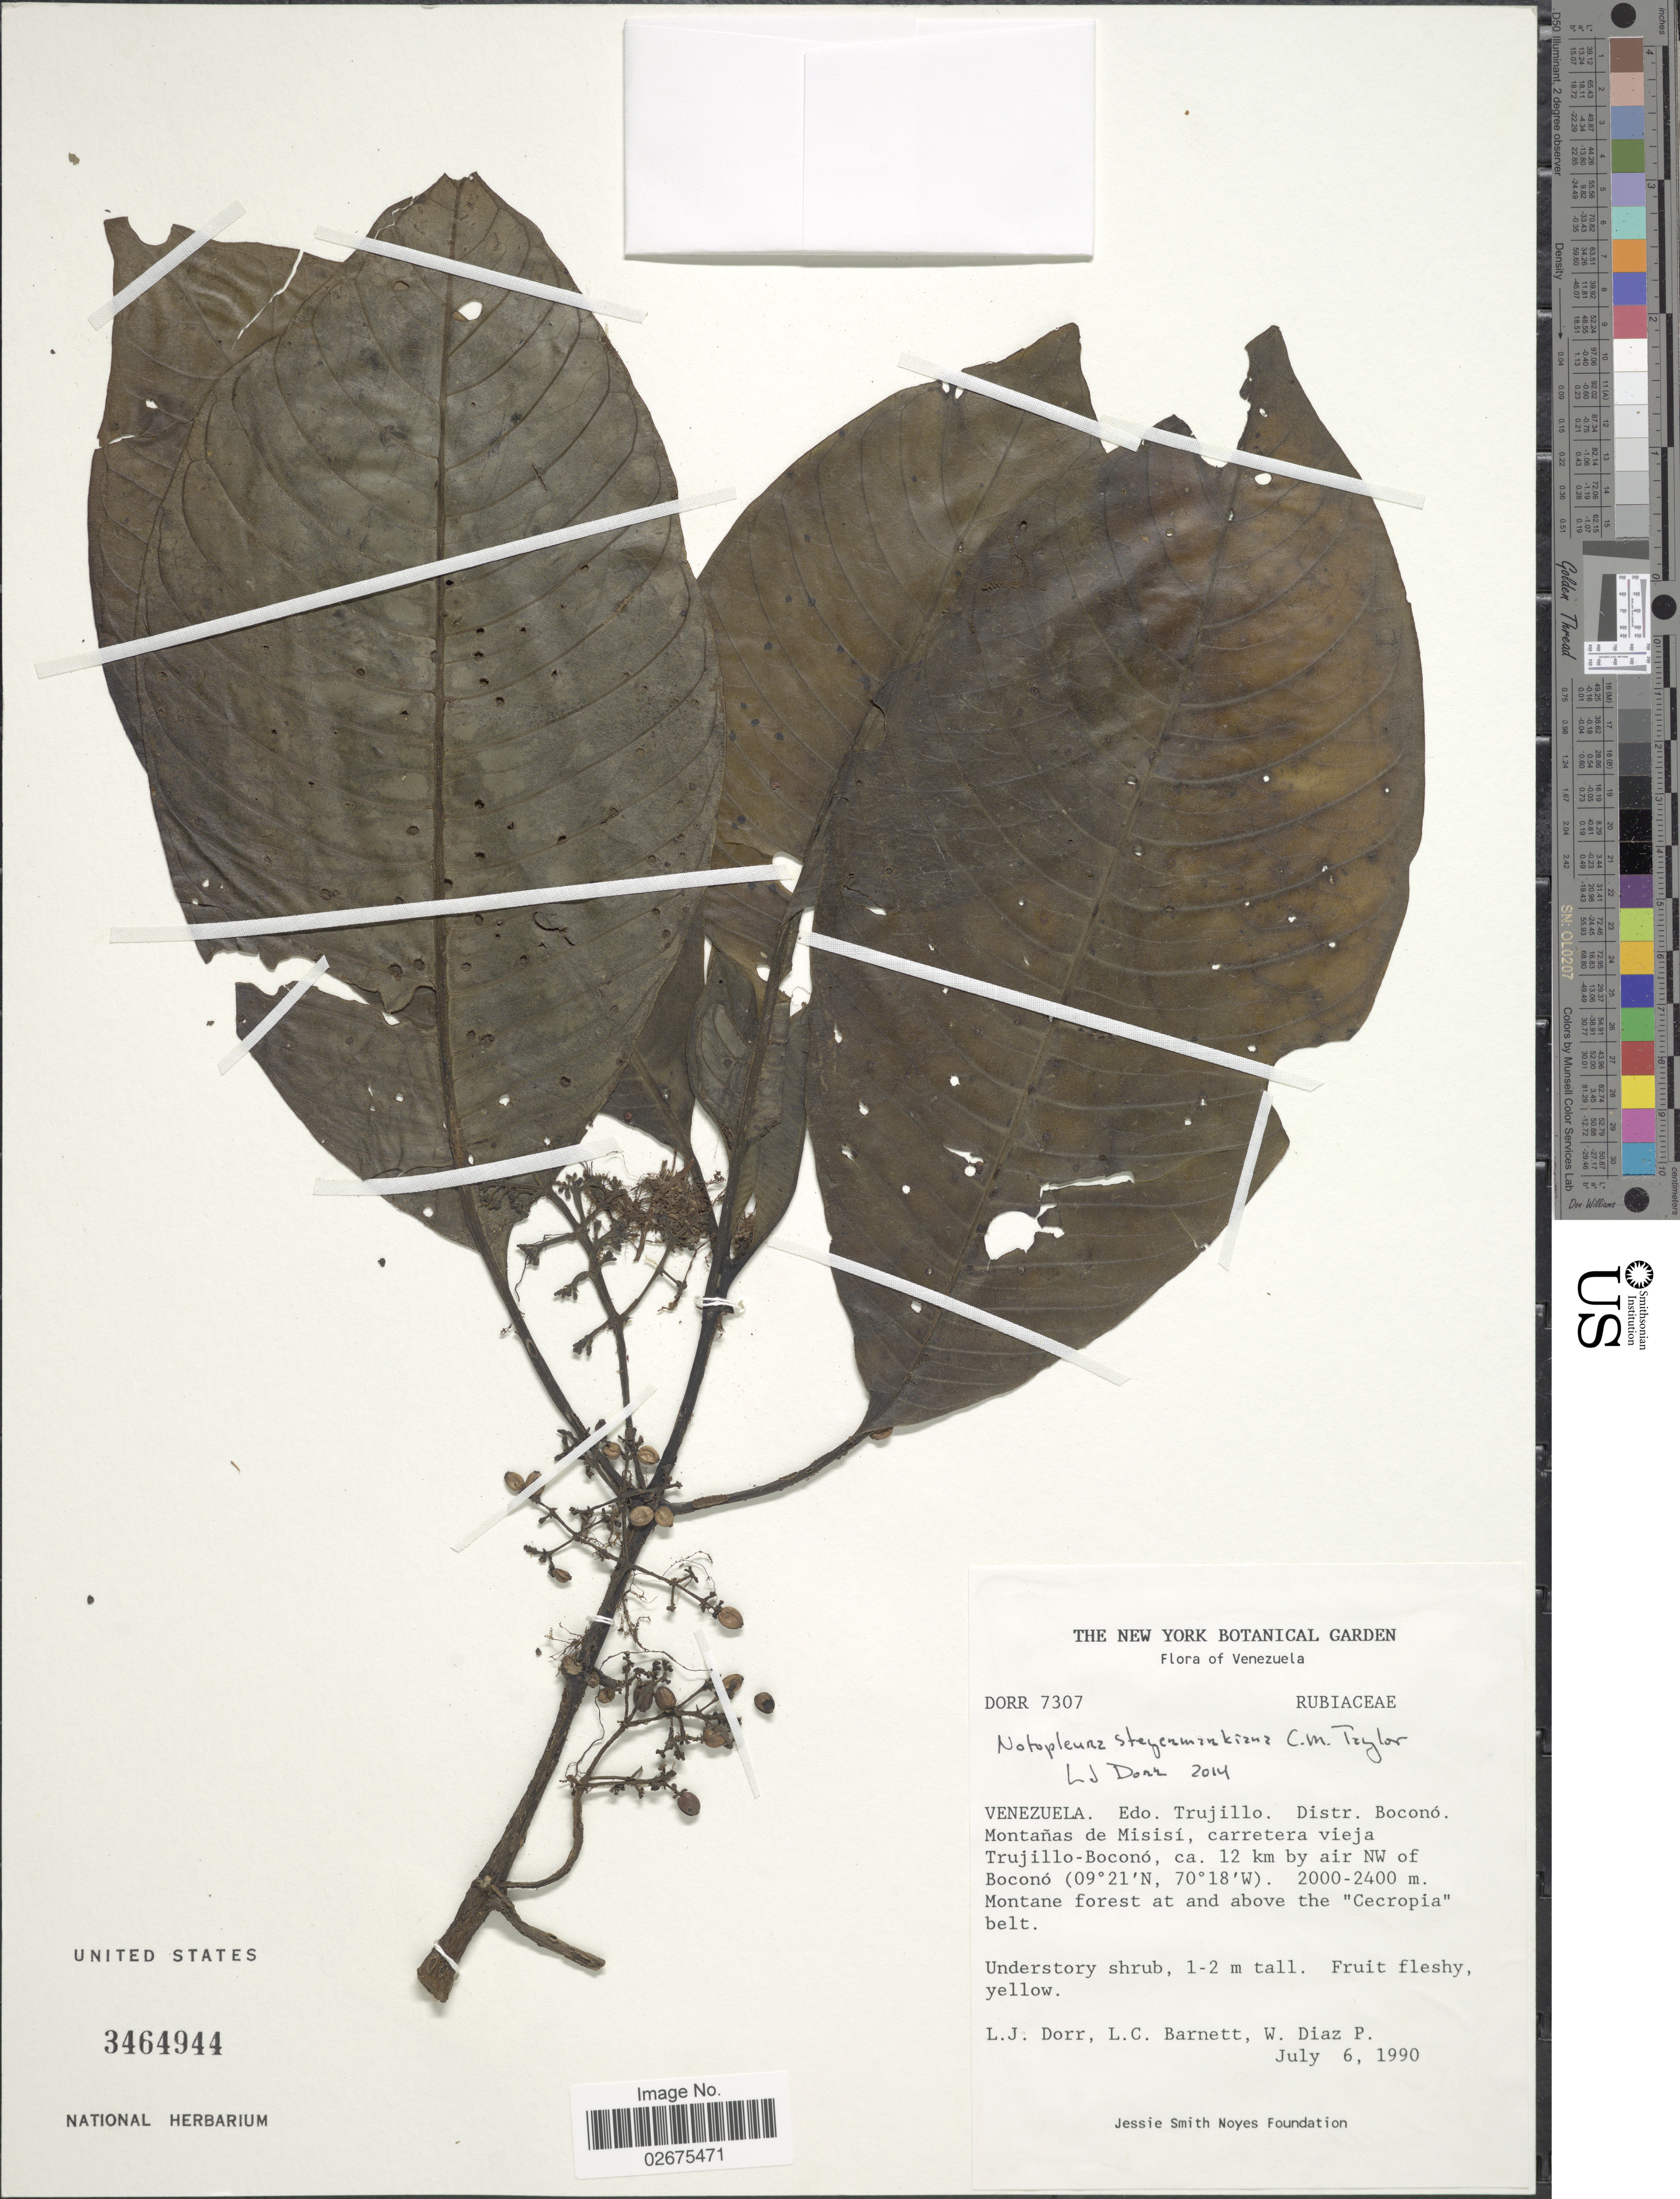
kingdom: Plantae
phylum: Tracheophyta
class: Magnoliopsida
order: Gentianales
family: Rubiaceae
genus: Notopleura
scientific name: Notopleura steyermarkiana C.M. Taylor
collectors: L. J. Dorr, L. C. Barnett & W. Díaz P.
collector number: DORR 7307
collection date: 1990-07-06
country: Venezuela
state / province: Trujillo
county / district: Boconó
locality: Montanas de Misisi, carretera vieja Trujillo-Bocono, ca. 12 km by air NW of Bocono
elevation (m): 2000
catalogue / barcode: US 3464944